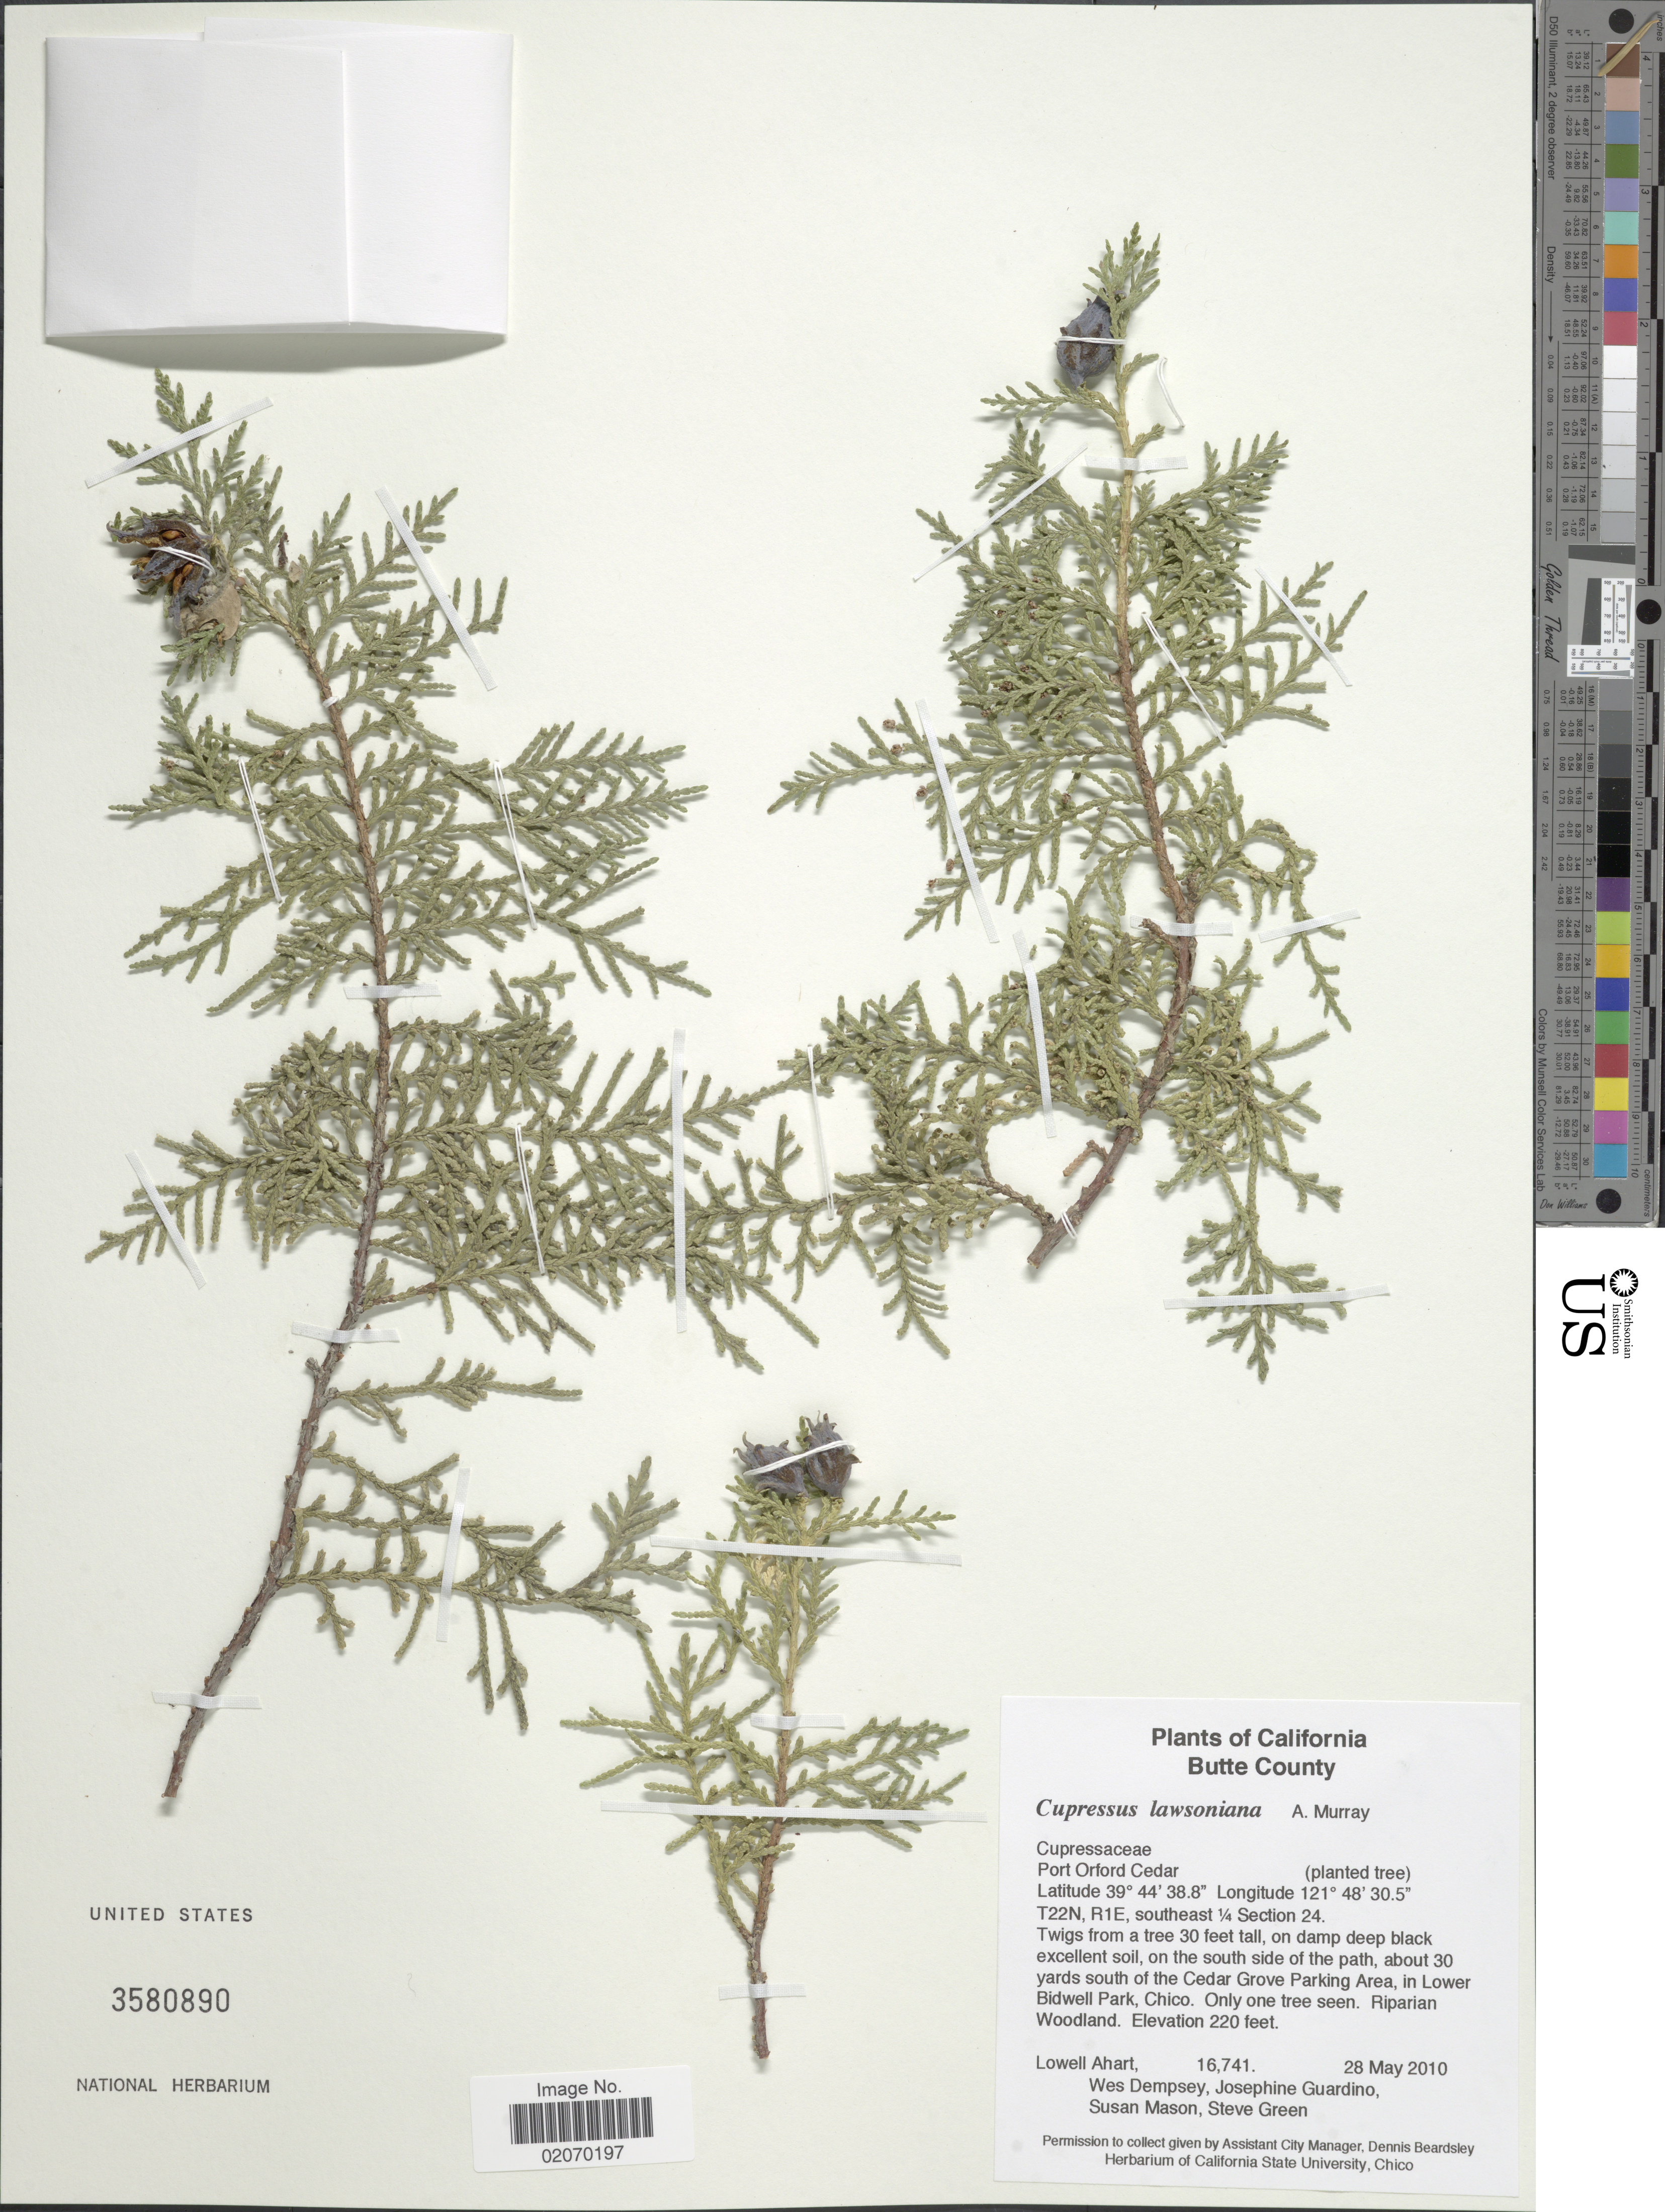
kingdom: Plantae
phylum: Tracheophyta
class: Pinopsida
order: Pinales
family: Cupressaceae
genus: Chamaecyparis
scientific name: Chamaecyparis lawsoniana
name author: (A. Murray bis) Parl.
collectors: L. Ahart, W. Dempsey, J. Guardino, S. Mason & S. Green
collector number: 16741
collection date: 2010-05-28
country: United States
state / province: California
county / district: Butte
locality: Butte County, Port Orford Cedar, T22N, R1E, southeast ¼ Section 24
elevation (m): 67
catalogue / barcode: US 3580890